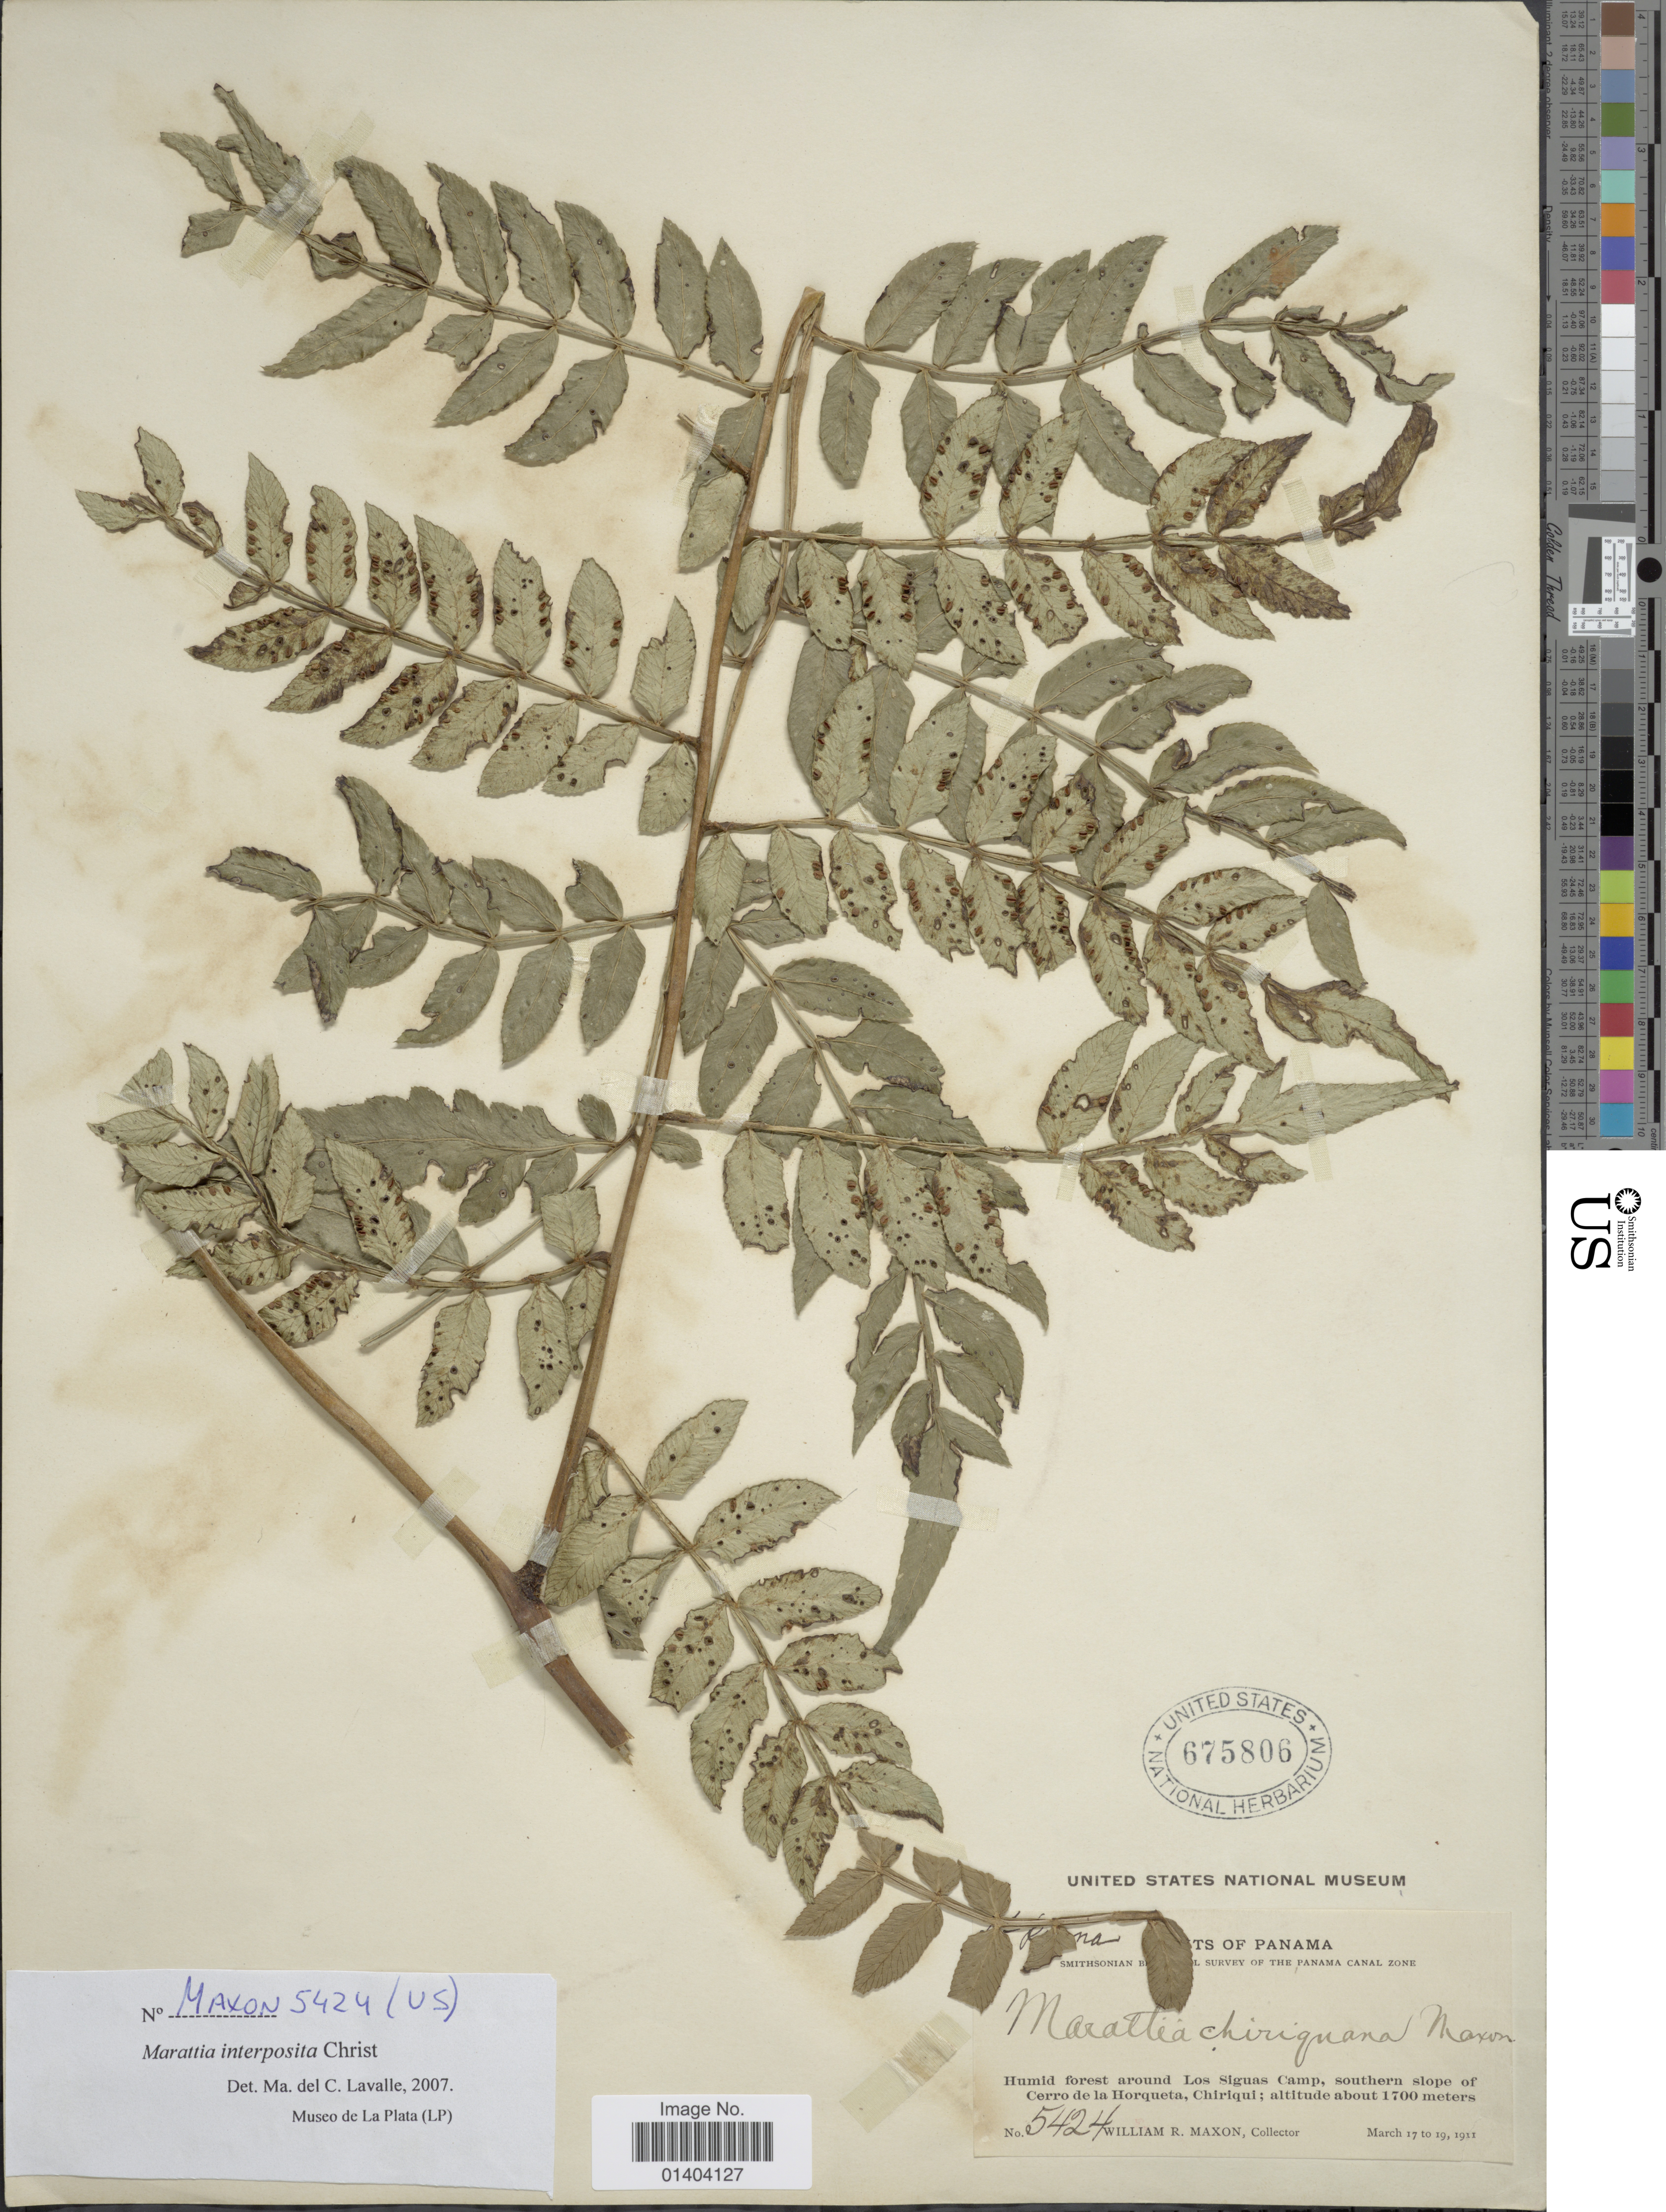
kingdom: Plantae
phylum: Tracheophyta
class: Polypodiopsida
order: Marattiales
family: Marattiaceae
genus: Marattia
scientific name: Marattia interposita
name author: Christ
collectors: W. R. Maxon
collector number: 5424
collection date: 1911-03-17/1911-03-19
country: Panama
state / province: Panamá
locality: Los Siguas camp, southern slope of Cerro de la Horqueta Chiriqui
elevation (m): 1700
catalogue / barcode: US 675806